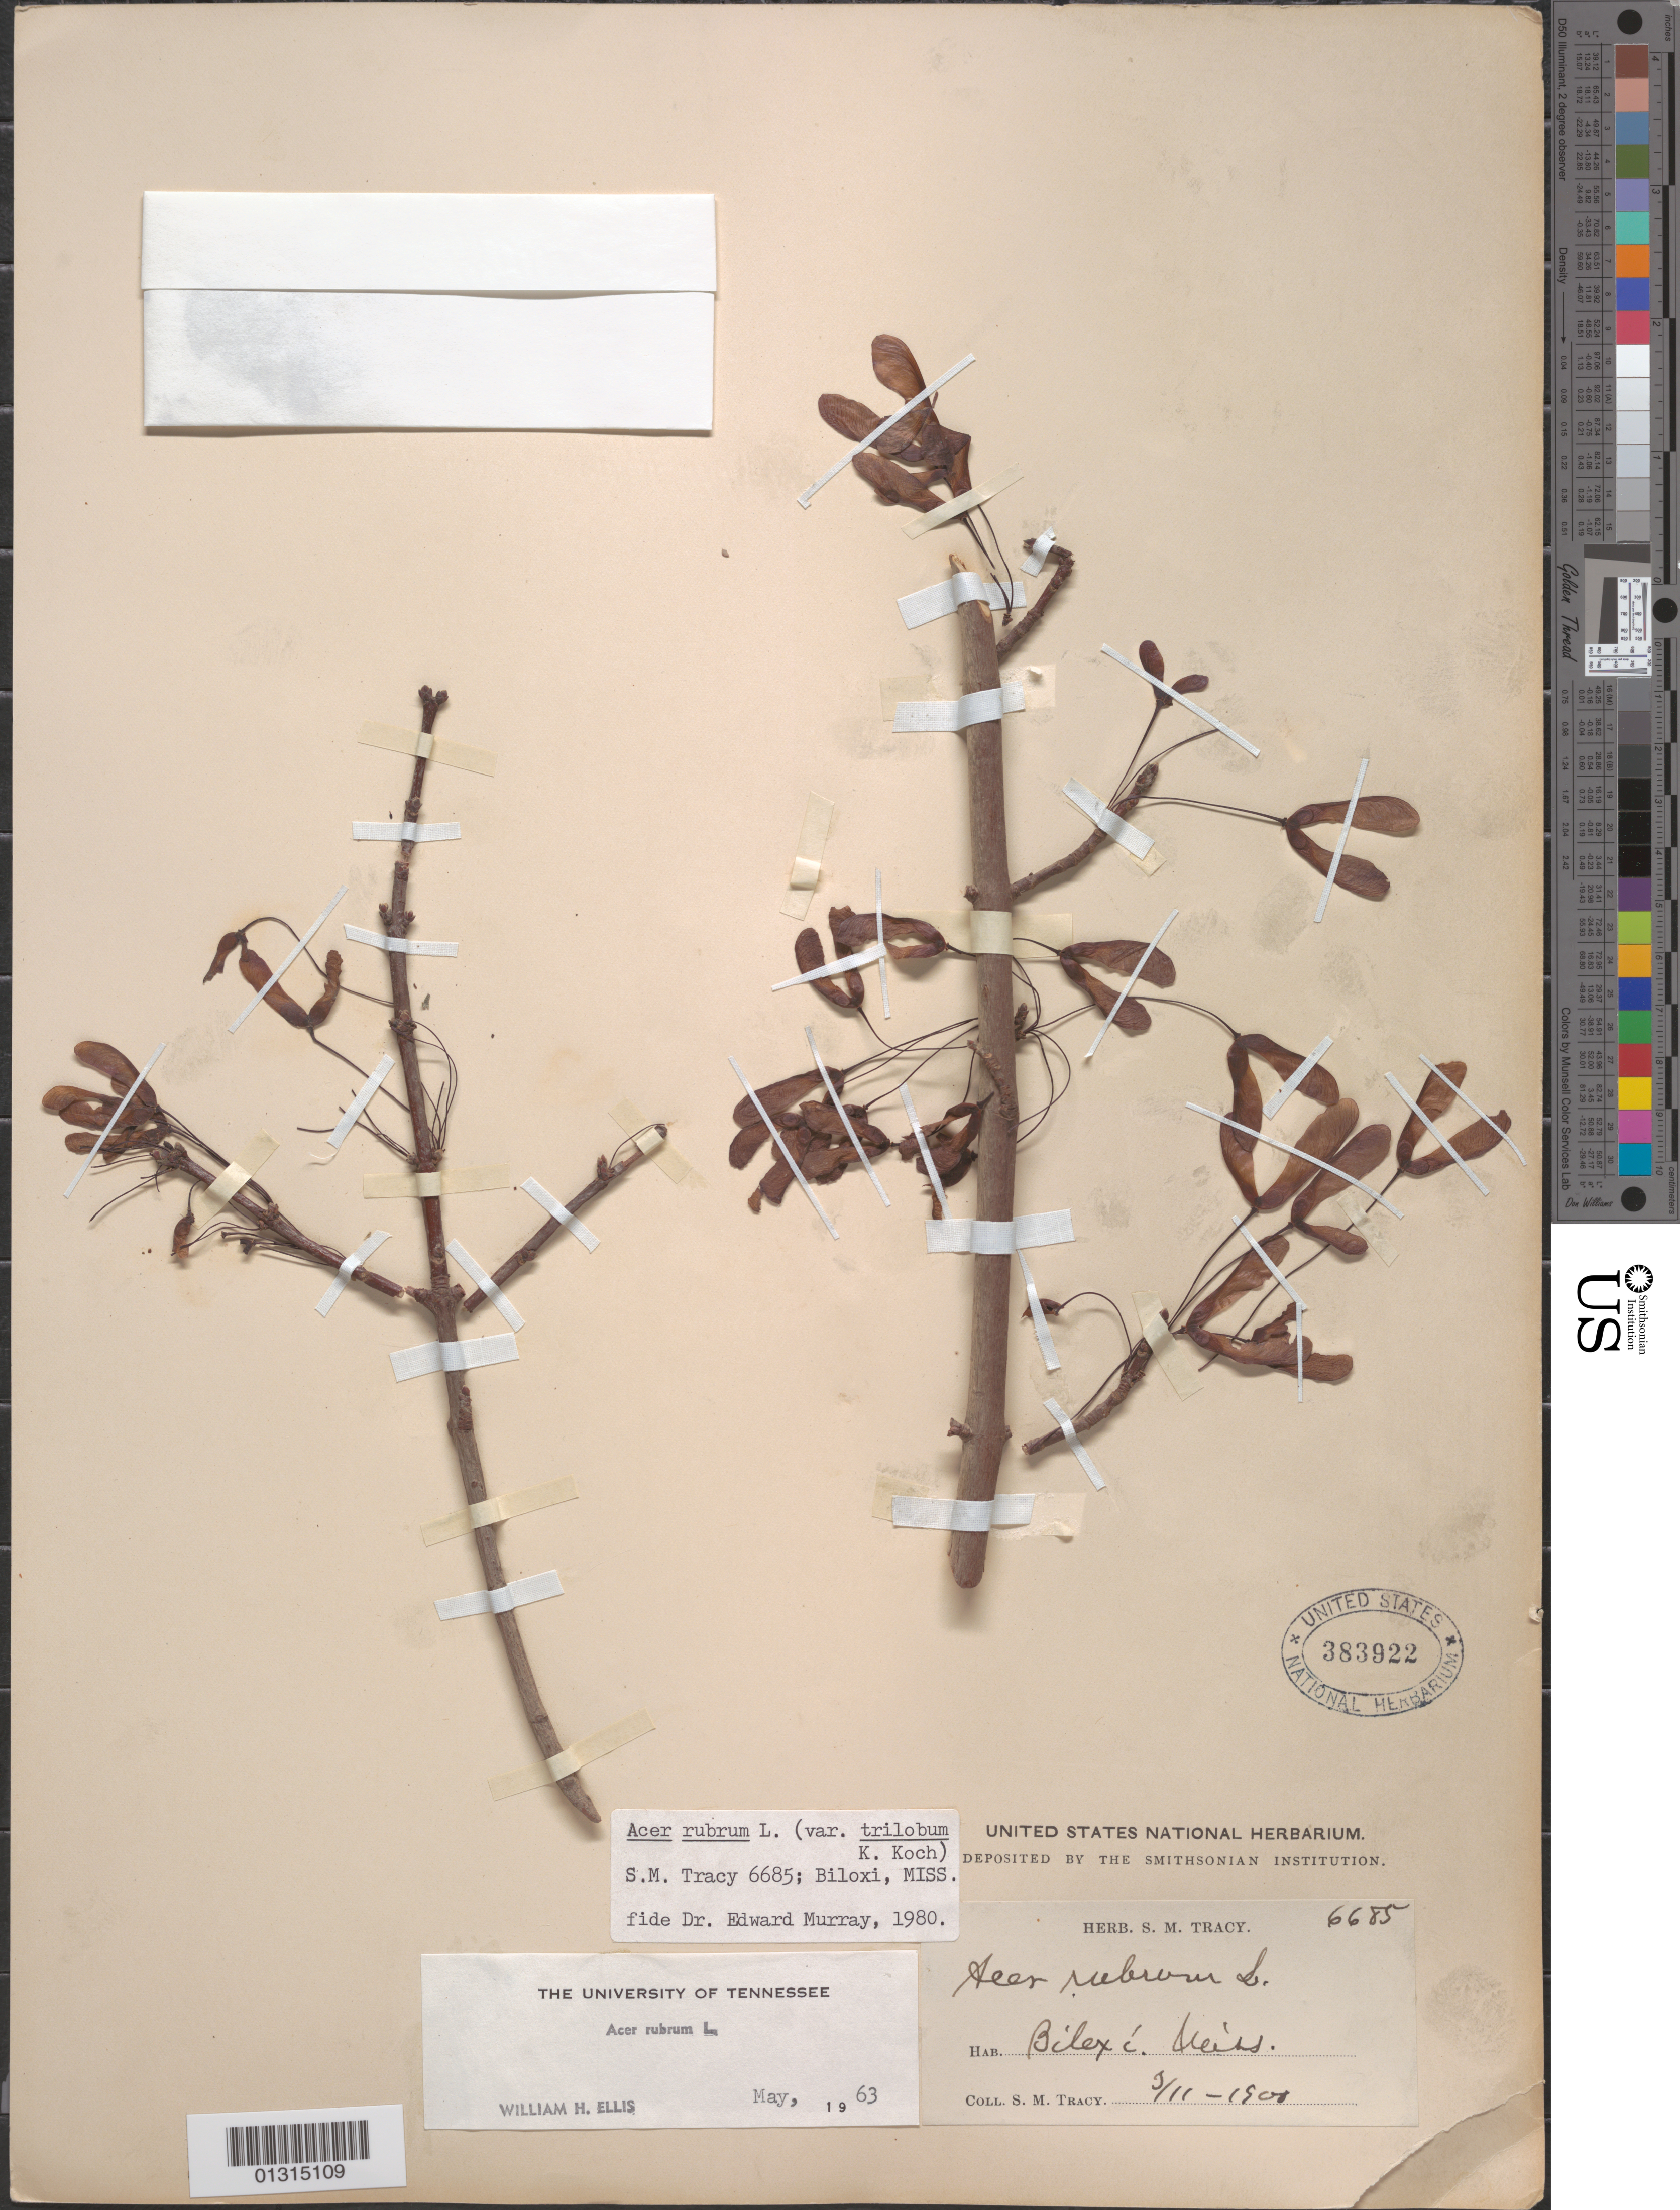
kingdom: Plantae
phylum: Tracheophyta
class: Magnoliopsida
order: Sapindales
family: Sapindaceae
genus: Acer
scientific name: Acer rubrum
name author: L.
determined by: Ellis, W. H.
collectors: S. M. Tracy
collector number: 6685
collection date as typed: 3/11 - 1900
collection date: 1900-10-03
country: United States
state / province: Mississippi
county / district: Harrison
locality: Biloxi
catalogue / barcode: US 383922